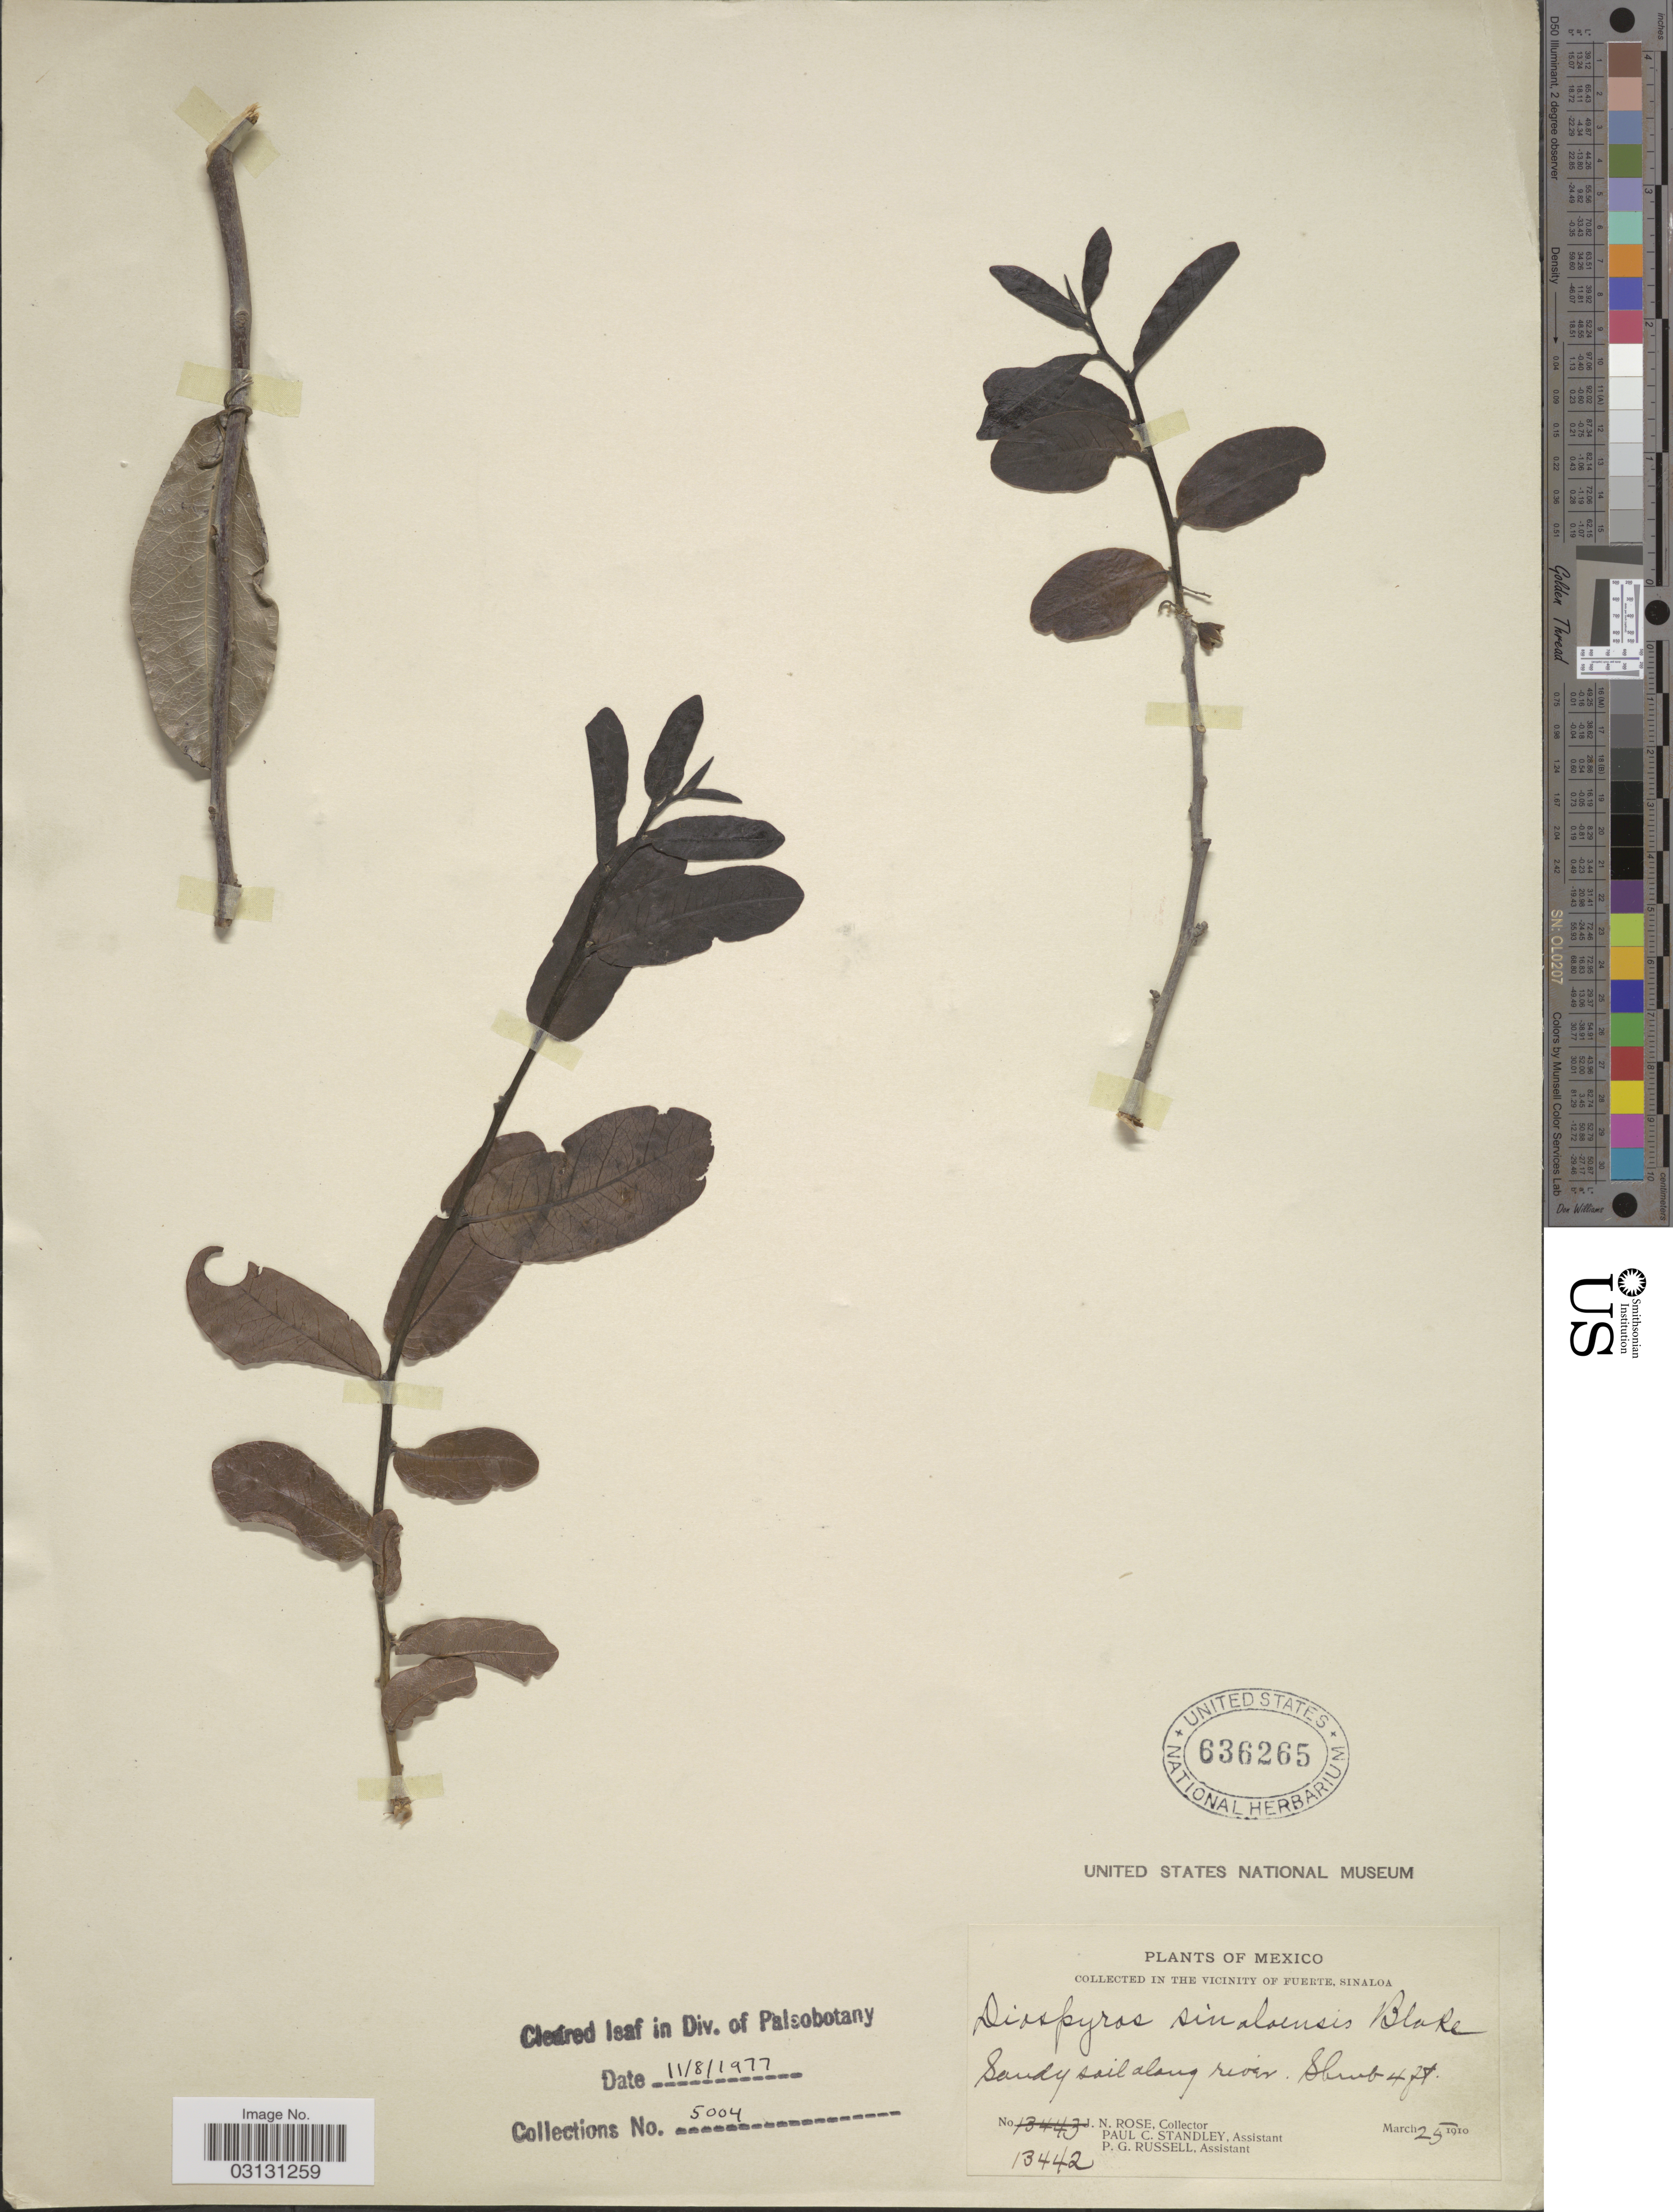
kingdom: Plantae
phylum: Tracheophyta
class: Magnoliopsida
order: Ericales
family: Ebenaceae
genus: Diospyros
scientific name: Diospyros sinaloensis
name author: S.F. Blake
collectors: J. N. Rose, P. C. Standley & P. G. Russell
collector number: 13442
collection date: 1910-03-25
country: Mexico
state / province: Sinaloa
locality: In the Vicinity of Fuerte. Sandy soil along river.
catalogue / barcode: US 636265